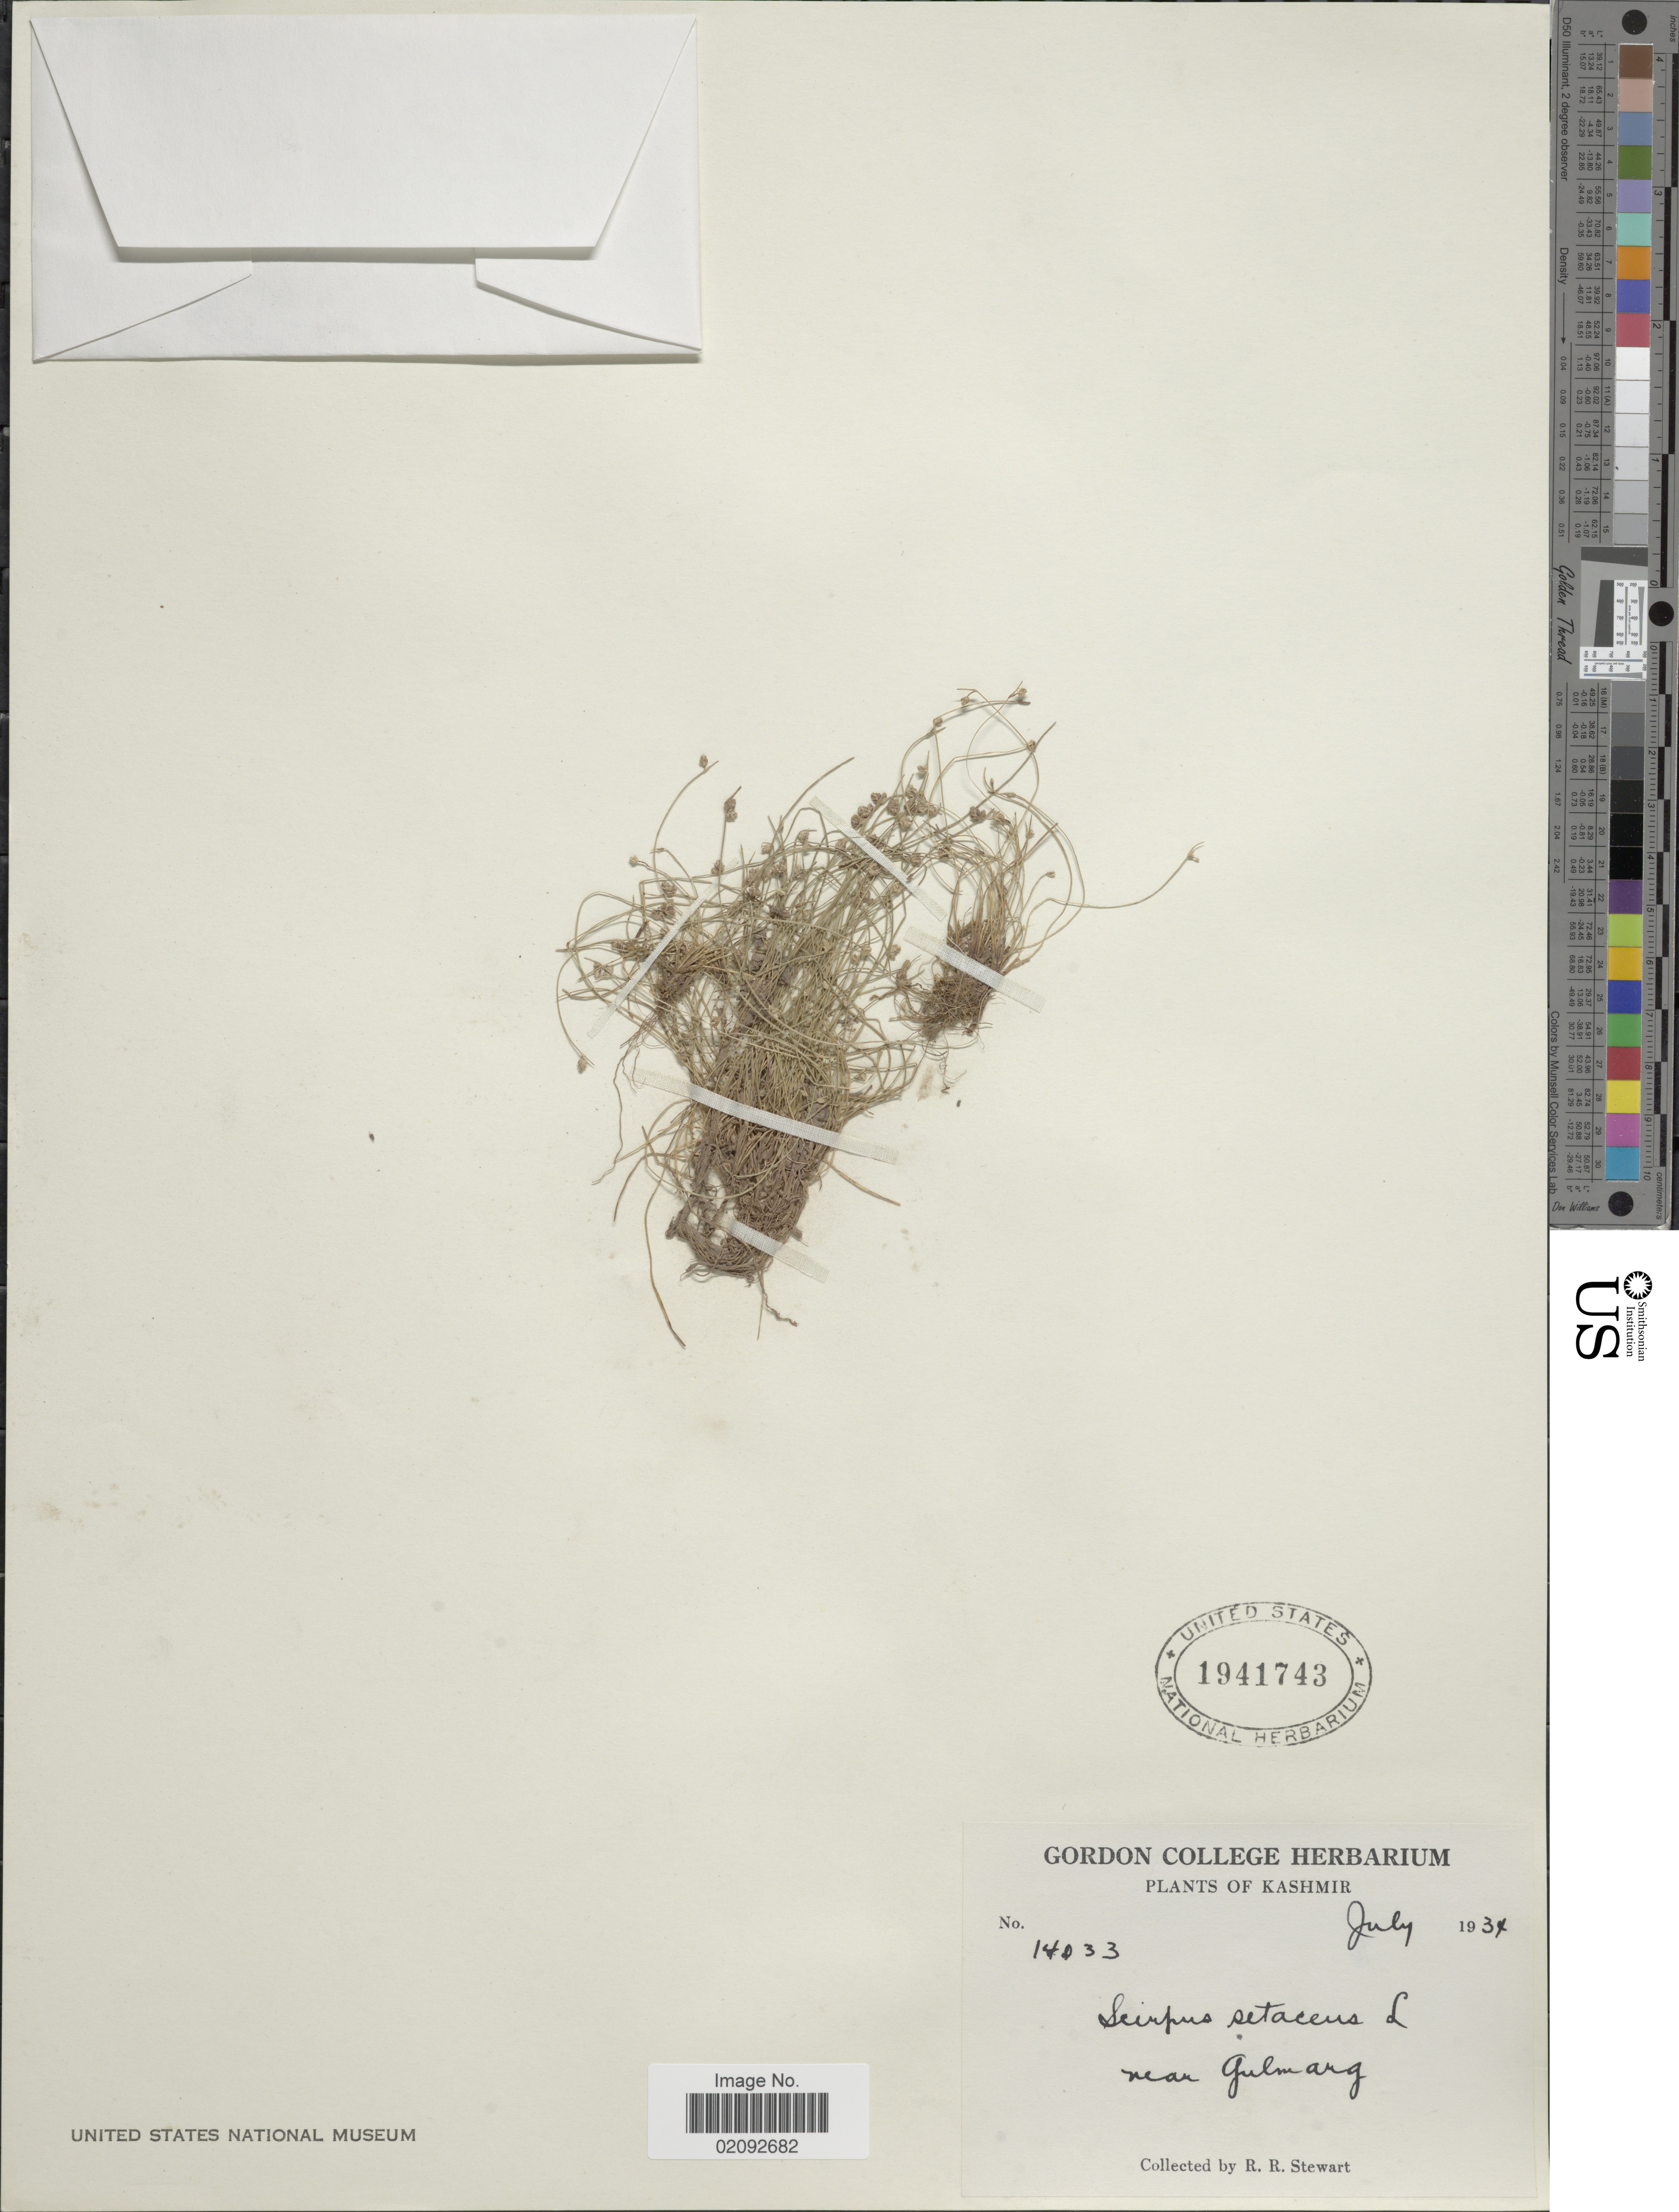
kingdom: Plantae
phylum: Tracheophyta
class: Liliopsida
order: Poales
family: Cyperaceae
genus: Isolepis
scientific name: Isolepis setacea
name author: (L.) R. Br.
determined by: Strong, Mark T., (BOT), Smithsonian Institution - National Museum of Natural History (UNITED STATES)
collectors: R. R. Stewart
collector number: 14033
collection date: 1934-07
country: India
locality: Kashmir, near Gulmang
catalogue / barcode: US 1941743